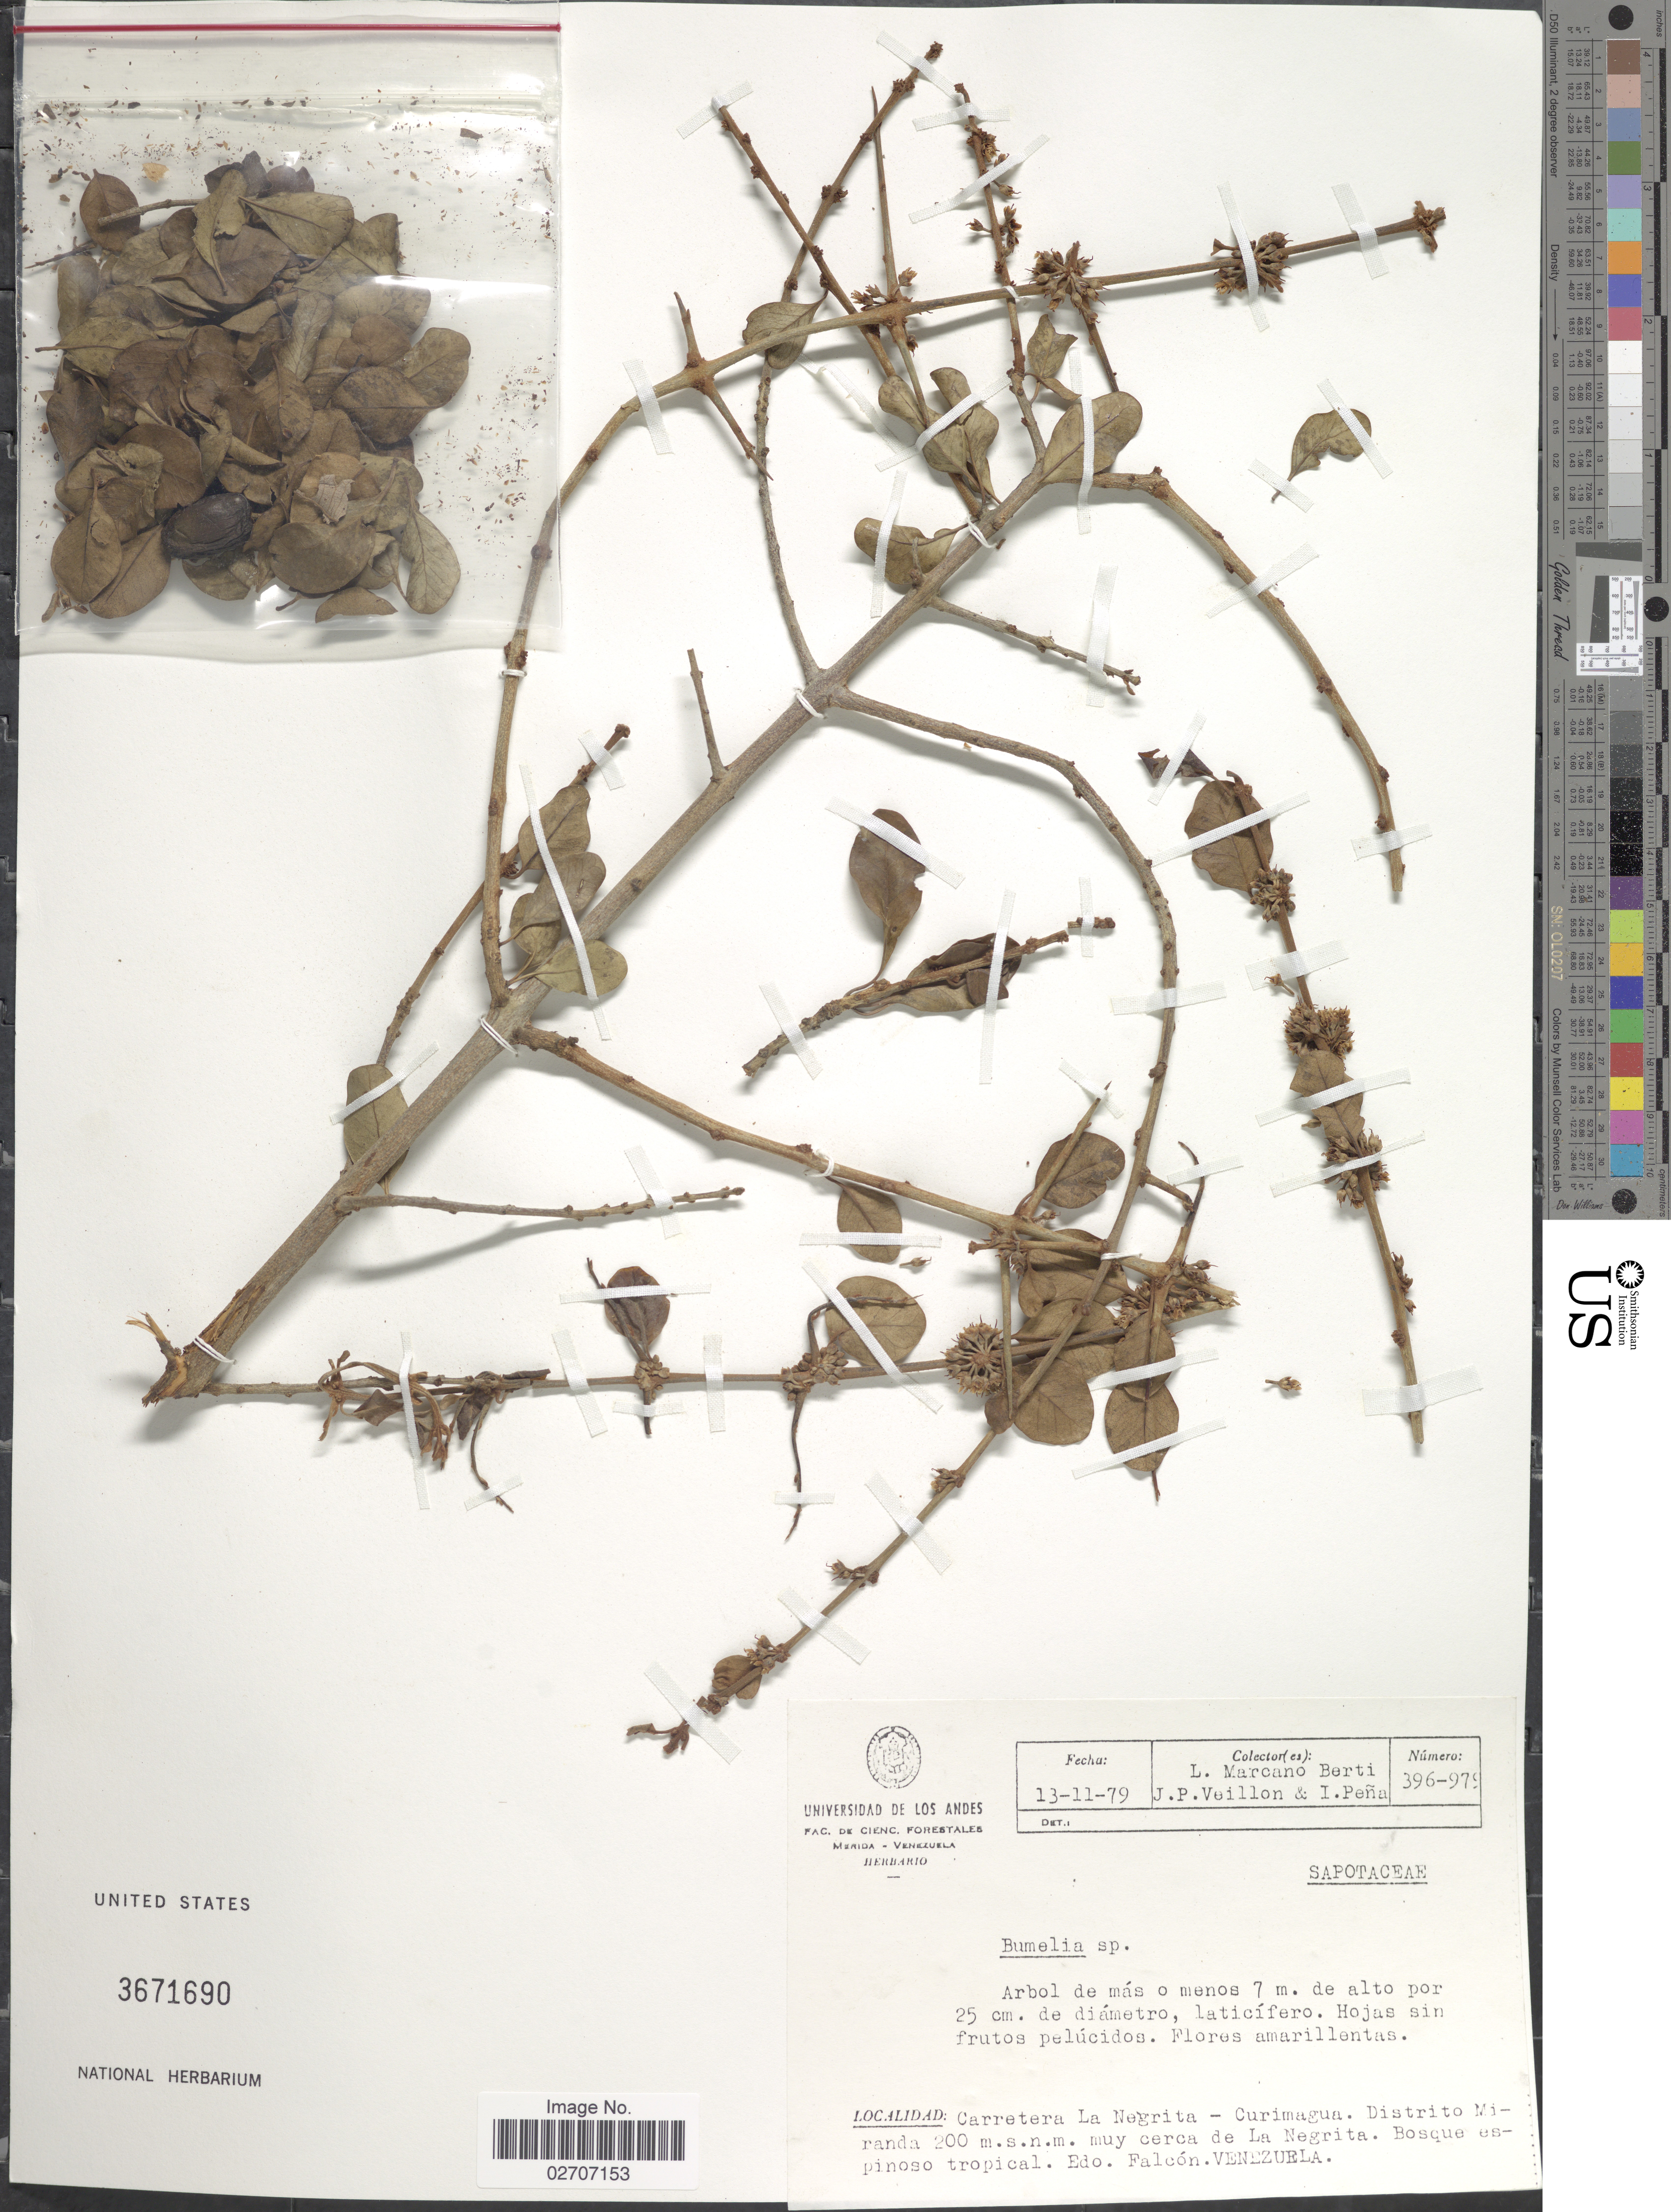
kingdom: Plantae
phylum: Tracheophyta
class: Magnoliopsida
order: Ericales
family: Sapotaceae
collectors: L. Marcano-Berti, J. Veillon & I. Pena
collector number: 396-979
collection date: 1979-11-13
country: Venezuela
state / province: Falcón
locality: Carretera La Negrita-Curimagua. Distrito Miranda. Muy cerca de La Negrita. Bosque espenoso tropical. Edo. Falcon, Venezuela.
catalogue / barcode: US 3671690